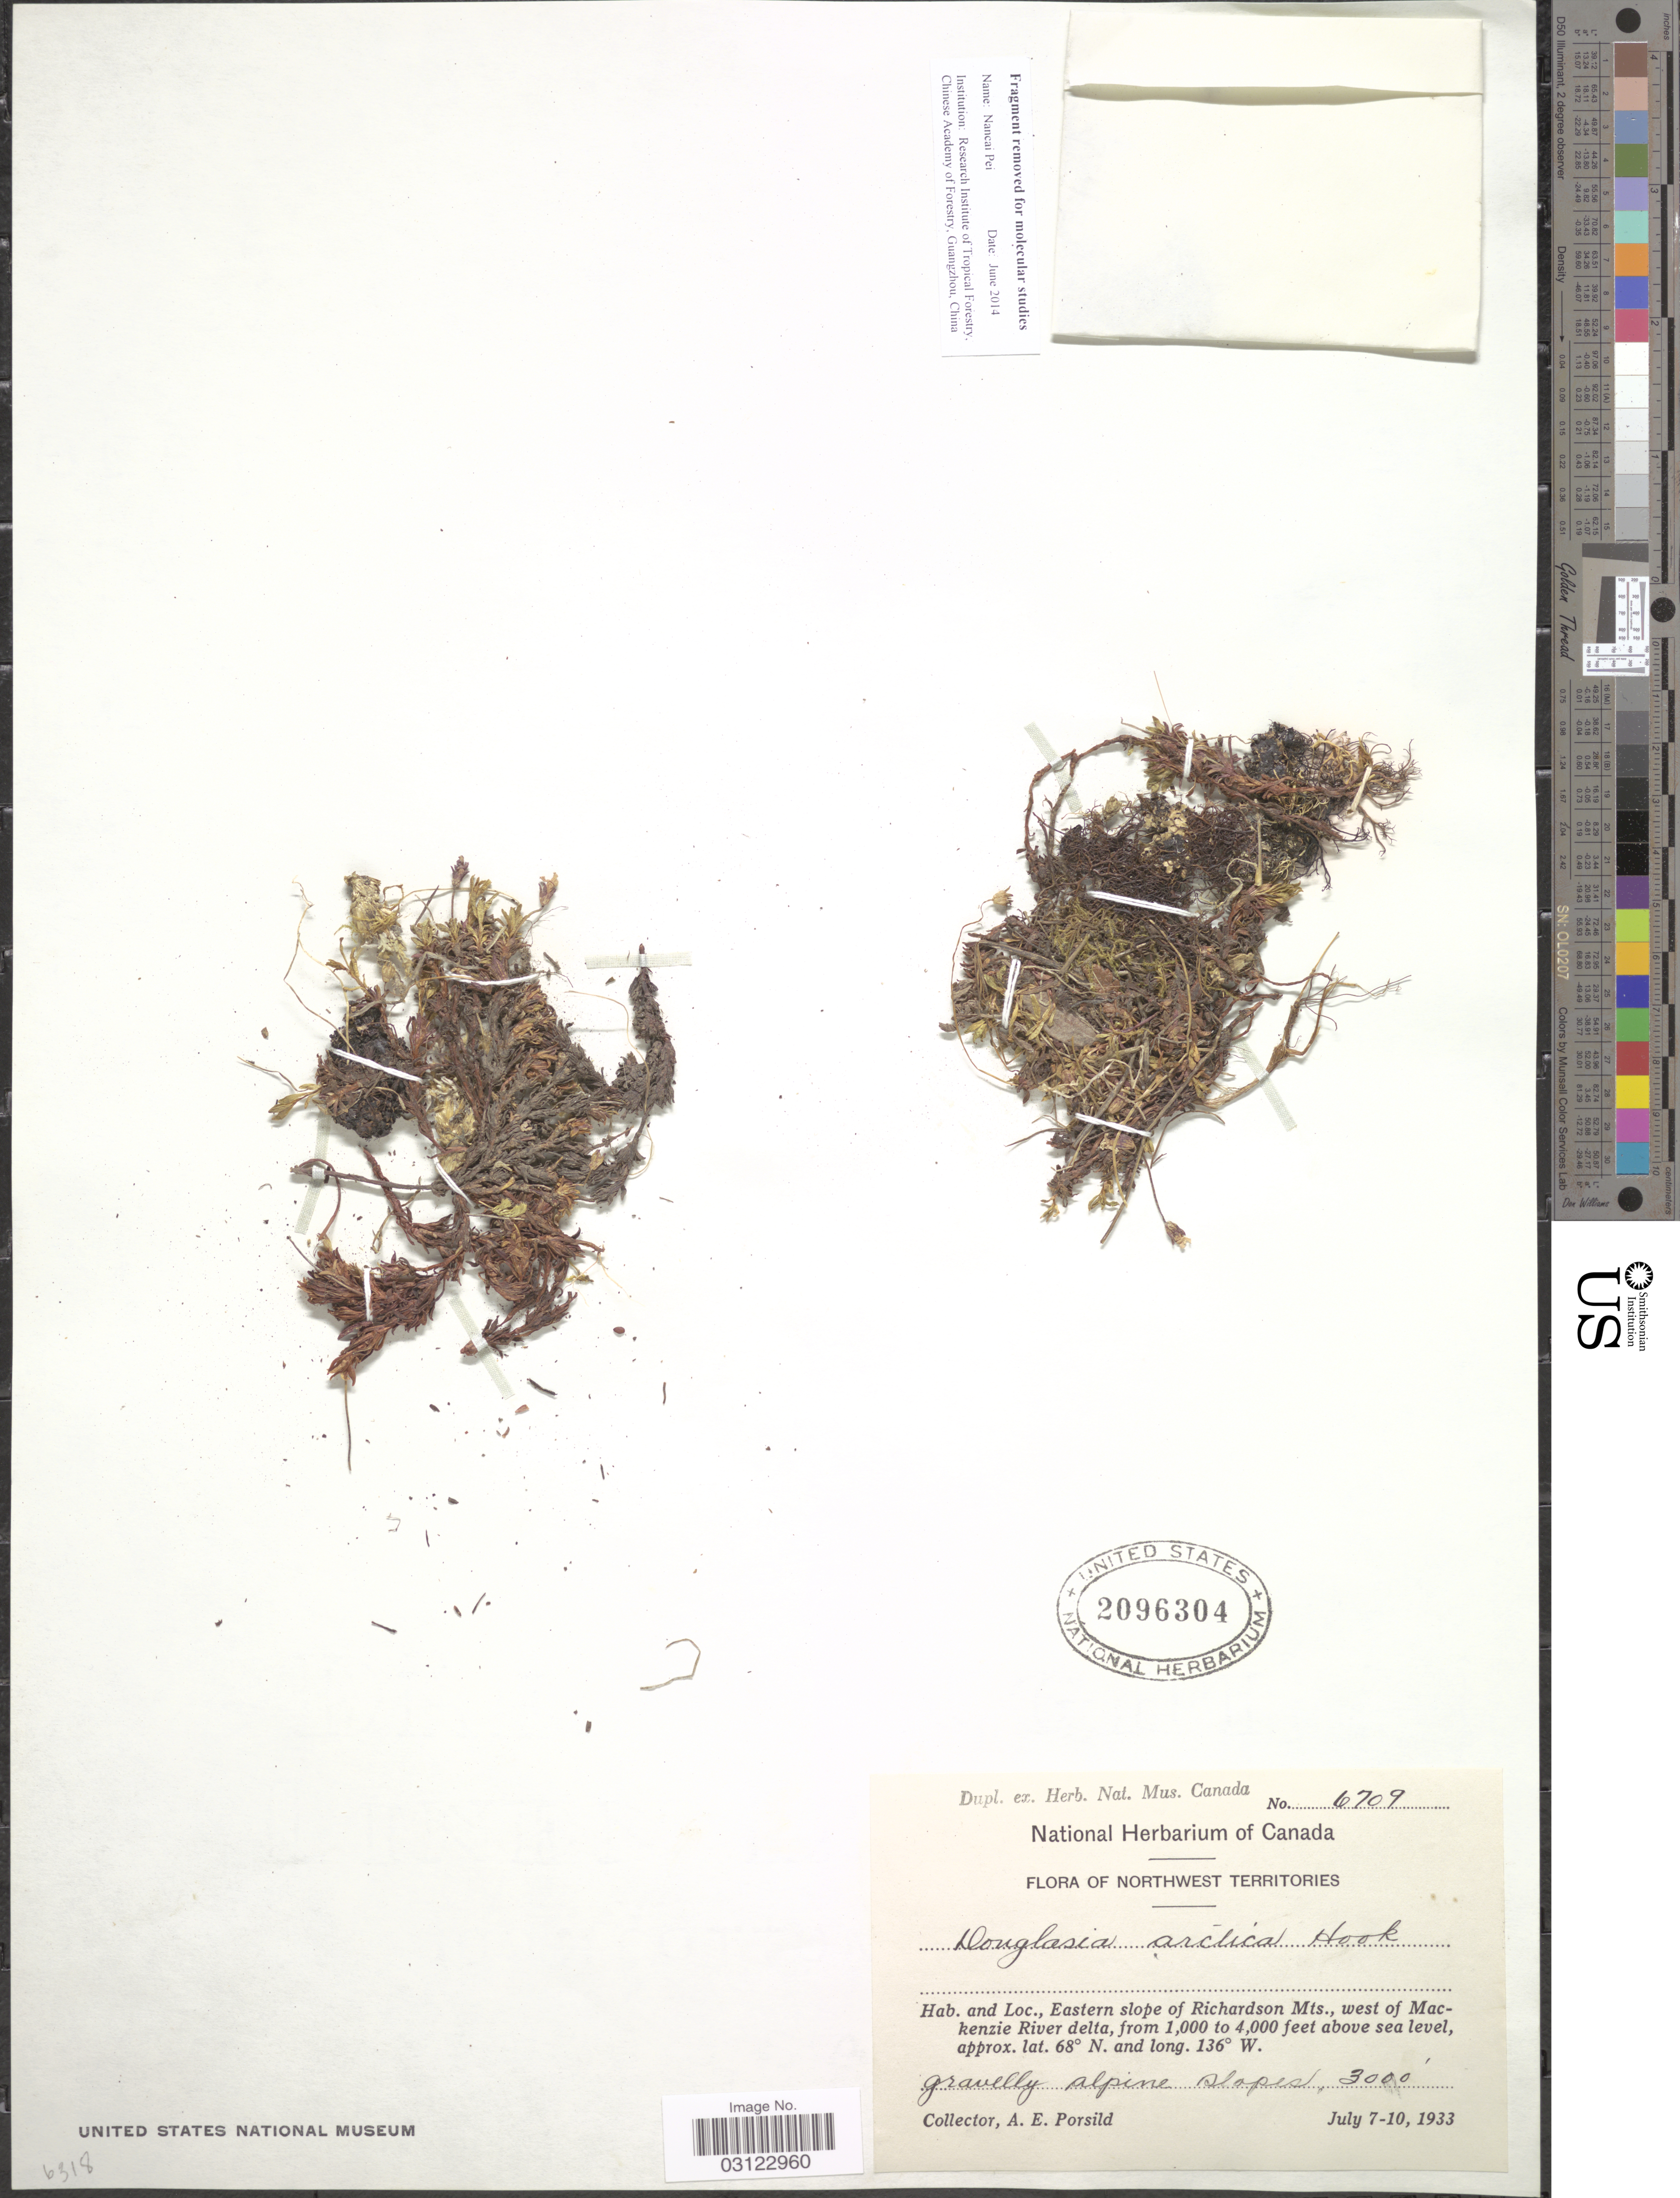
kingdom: Plantae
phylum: Tracheophyta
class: Magnoliopsida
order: Ericales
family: Primulaceae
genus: Douglasia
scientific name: Douglasia gormanii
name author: Constance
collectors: A. E. Porsild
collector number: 6709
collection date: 1933-07-07/1933-07-10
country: Canada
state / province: Northwest Territories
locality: Eastern slope of Richardson Mts., west of Mackenzie River delta, gravelly alpine slopes.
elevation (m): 914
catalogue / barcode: US 2096304